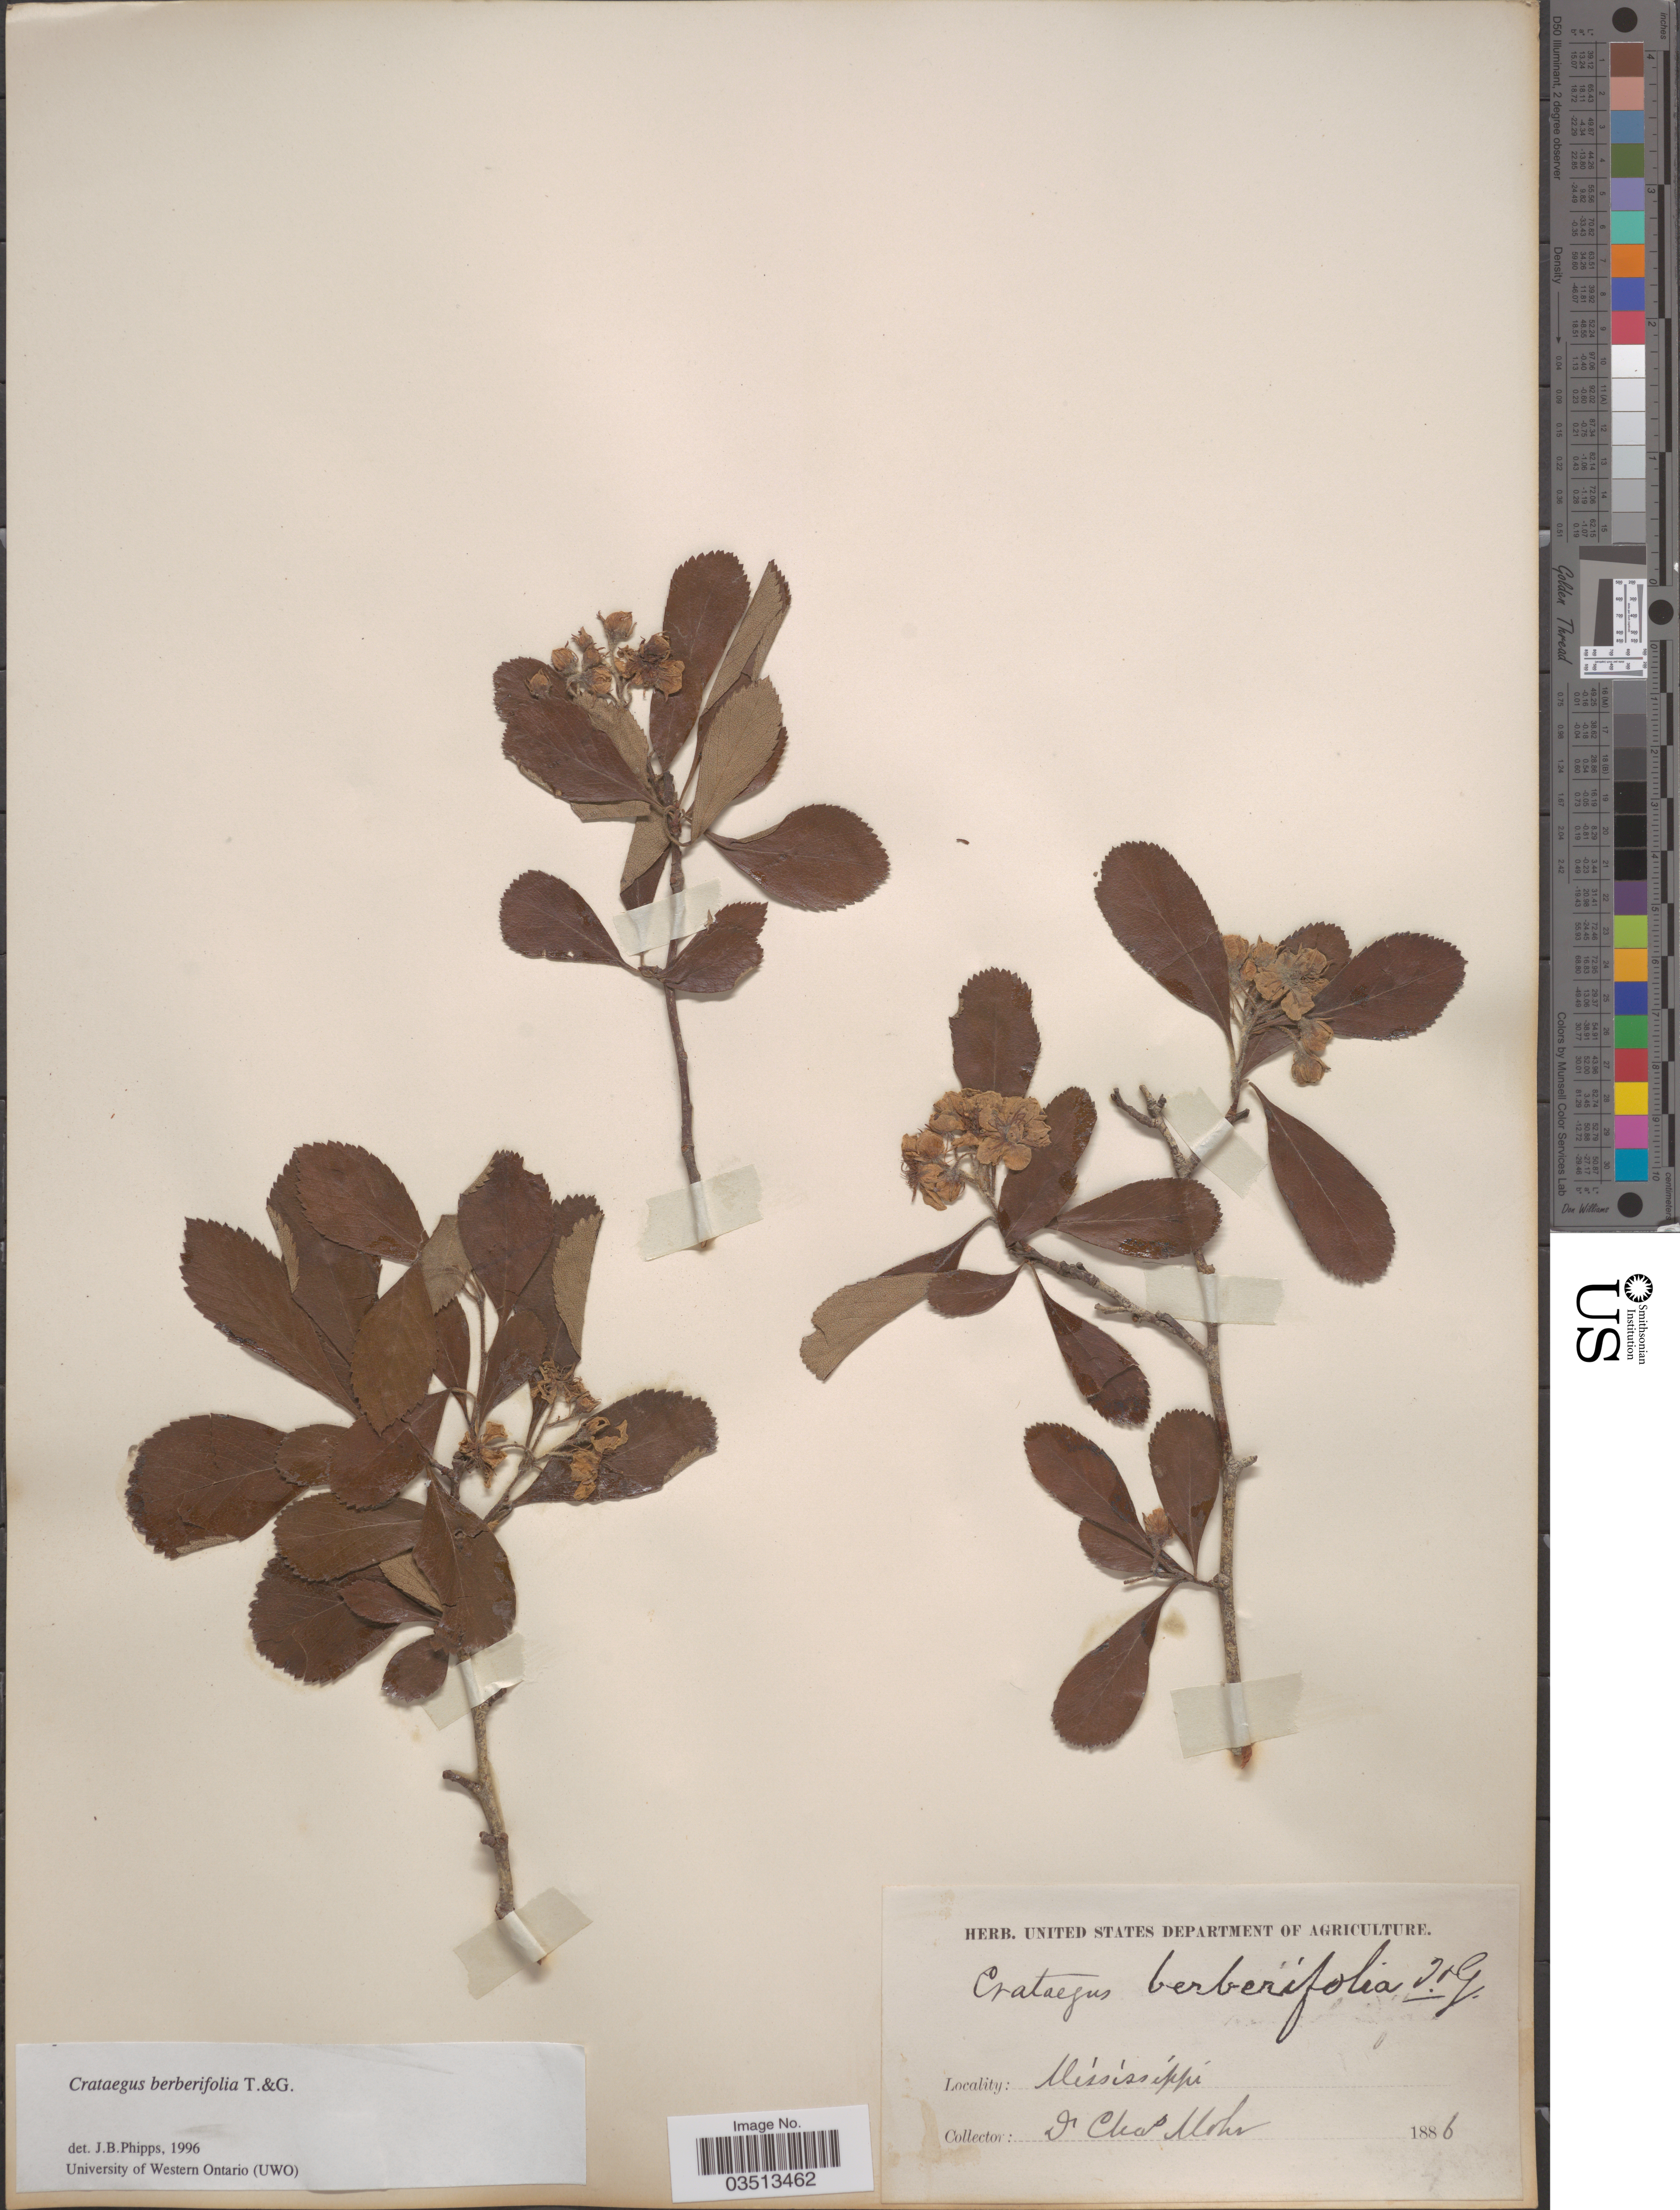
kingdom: Plantae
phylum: Tracheophyta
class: Magnoliopsida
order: Rosales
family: Rosaceae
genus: Crataegus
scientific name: Crataegus berberifolia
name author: Torr. & A. Gray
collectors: Mohr, C. T. (herbarium)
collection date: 1886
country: United States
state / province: Mississippi